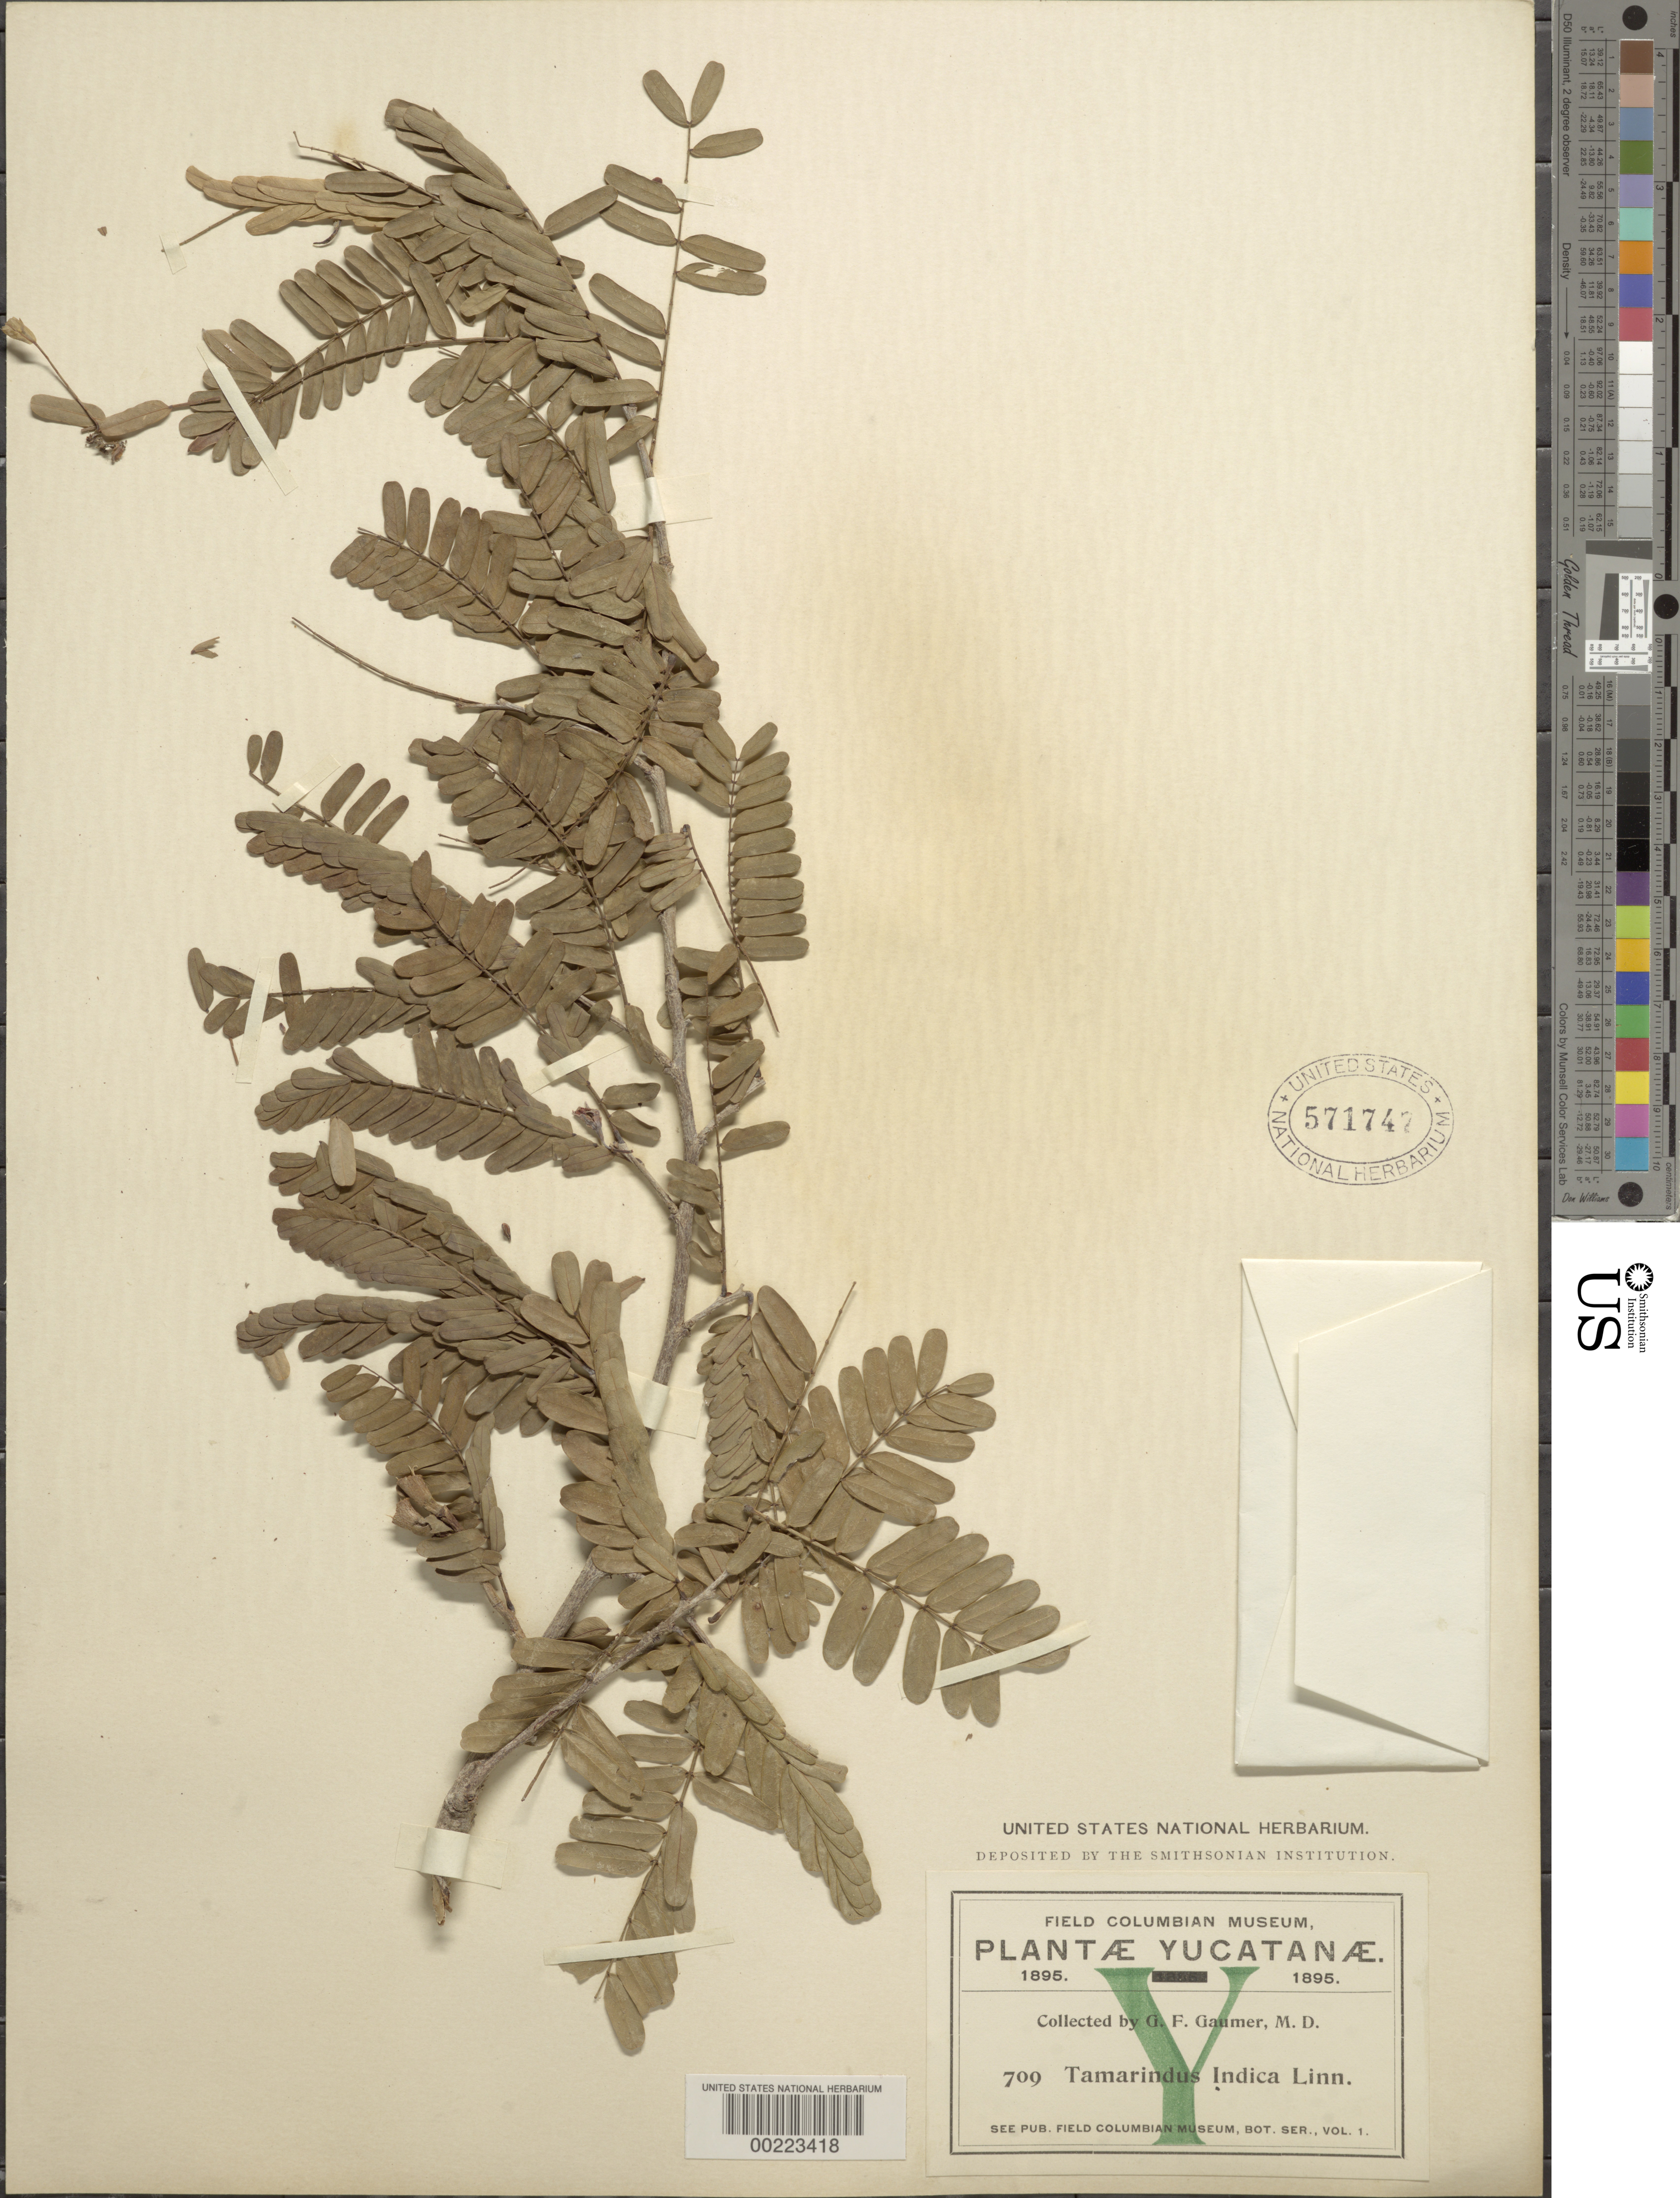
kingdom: Plantae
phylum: Tracheophyta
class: Magnoliopsida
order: Fabales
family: Fabaceae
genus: Tamarindus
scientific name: Tamarindus indica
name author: L.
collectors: G. F. Gaumer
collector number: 709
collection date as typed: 1895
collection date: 1895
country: Mexico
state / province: Yucatán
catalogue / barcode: US 571747